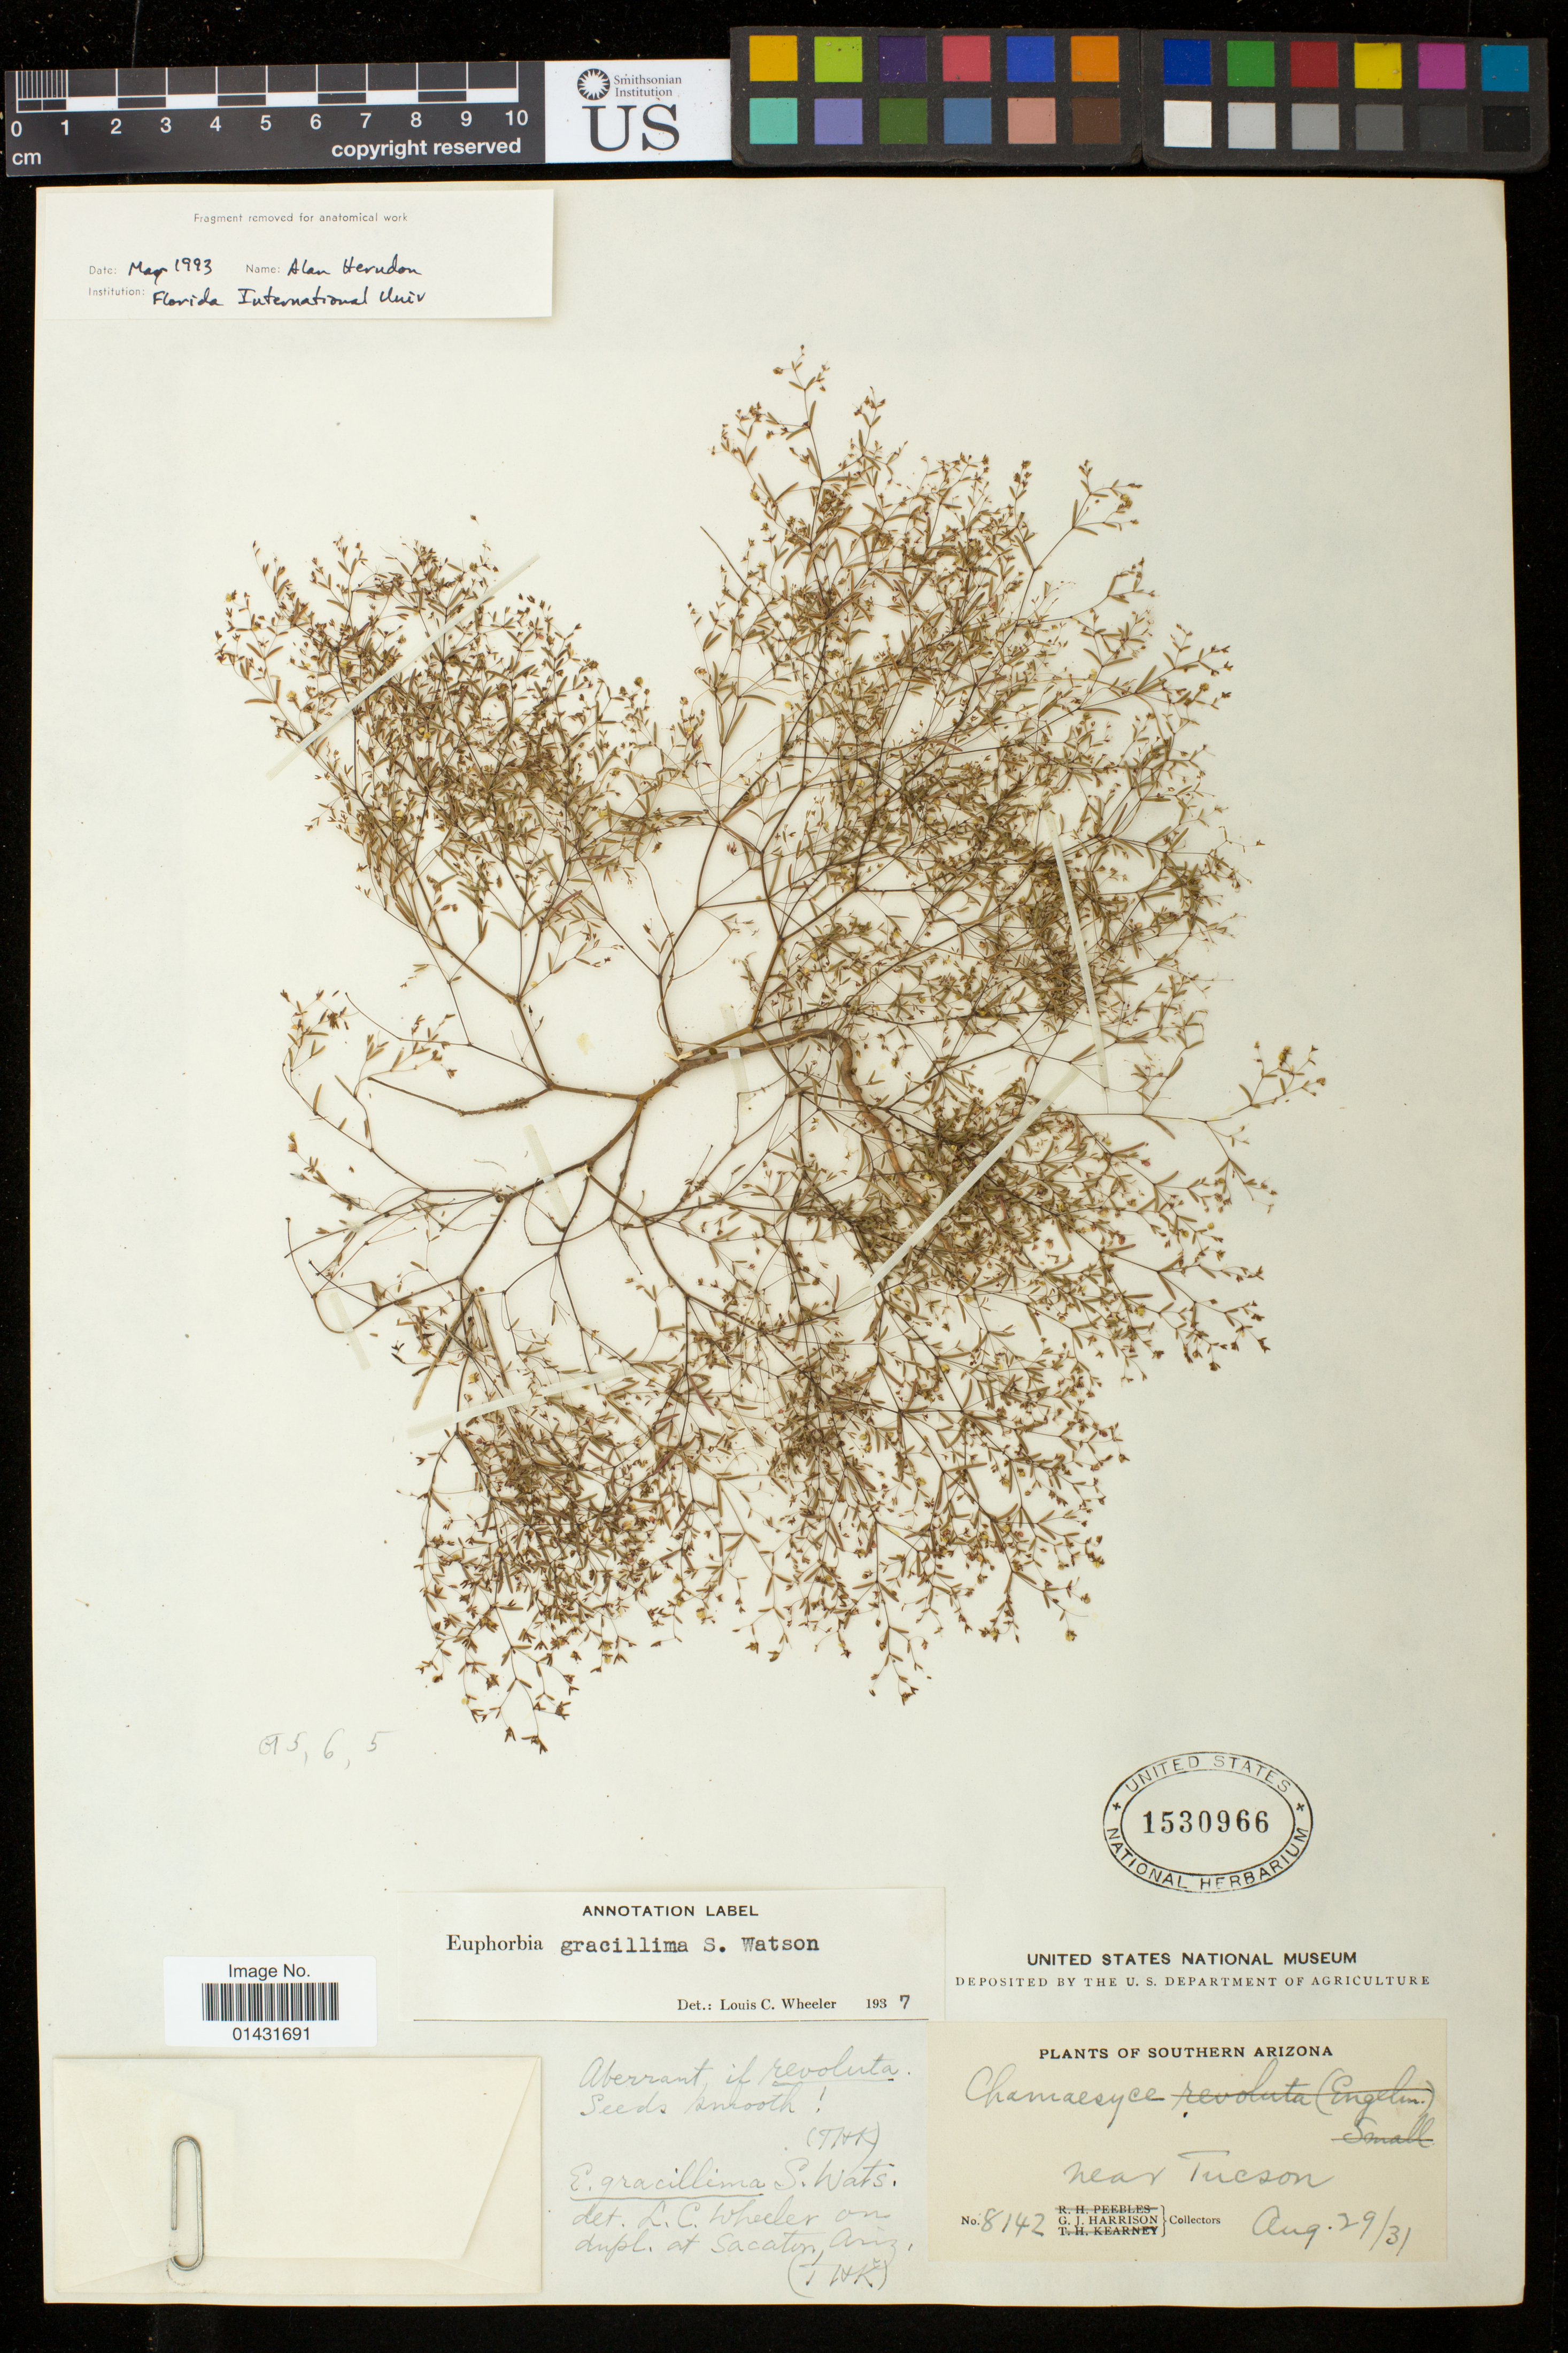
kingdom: Plantae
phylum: Tracheophyta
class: Magnoliopsida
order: Malpighiales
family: Euphorbiaceae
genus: Euphorbia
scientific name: Euphorbia gracillima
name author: S. Watson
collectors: G. J. Harrison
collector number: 8142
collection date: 1931-08-29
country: United States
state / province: Arizona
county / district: Pima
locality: Near Tucson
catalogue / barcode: US 1530966